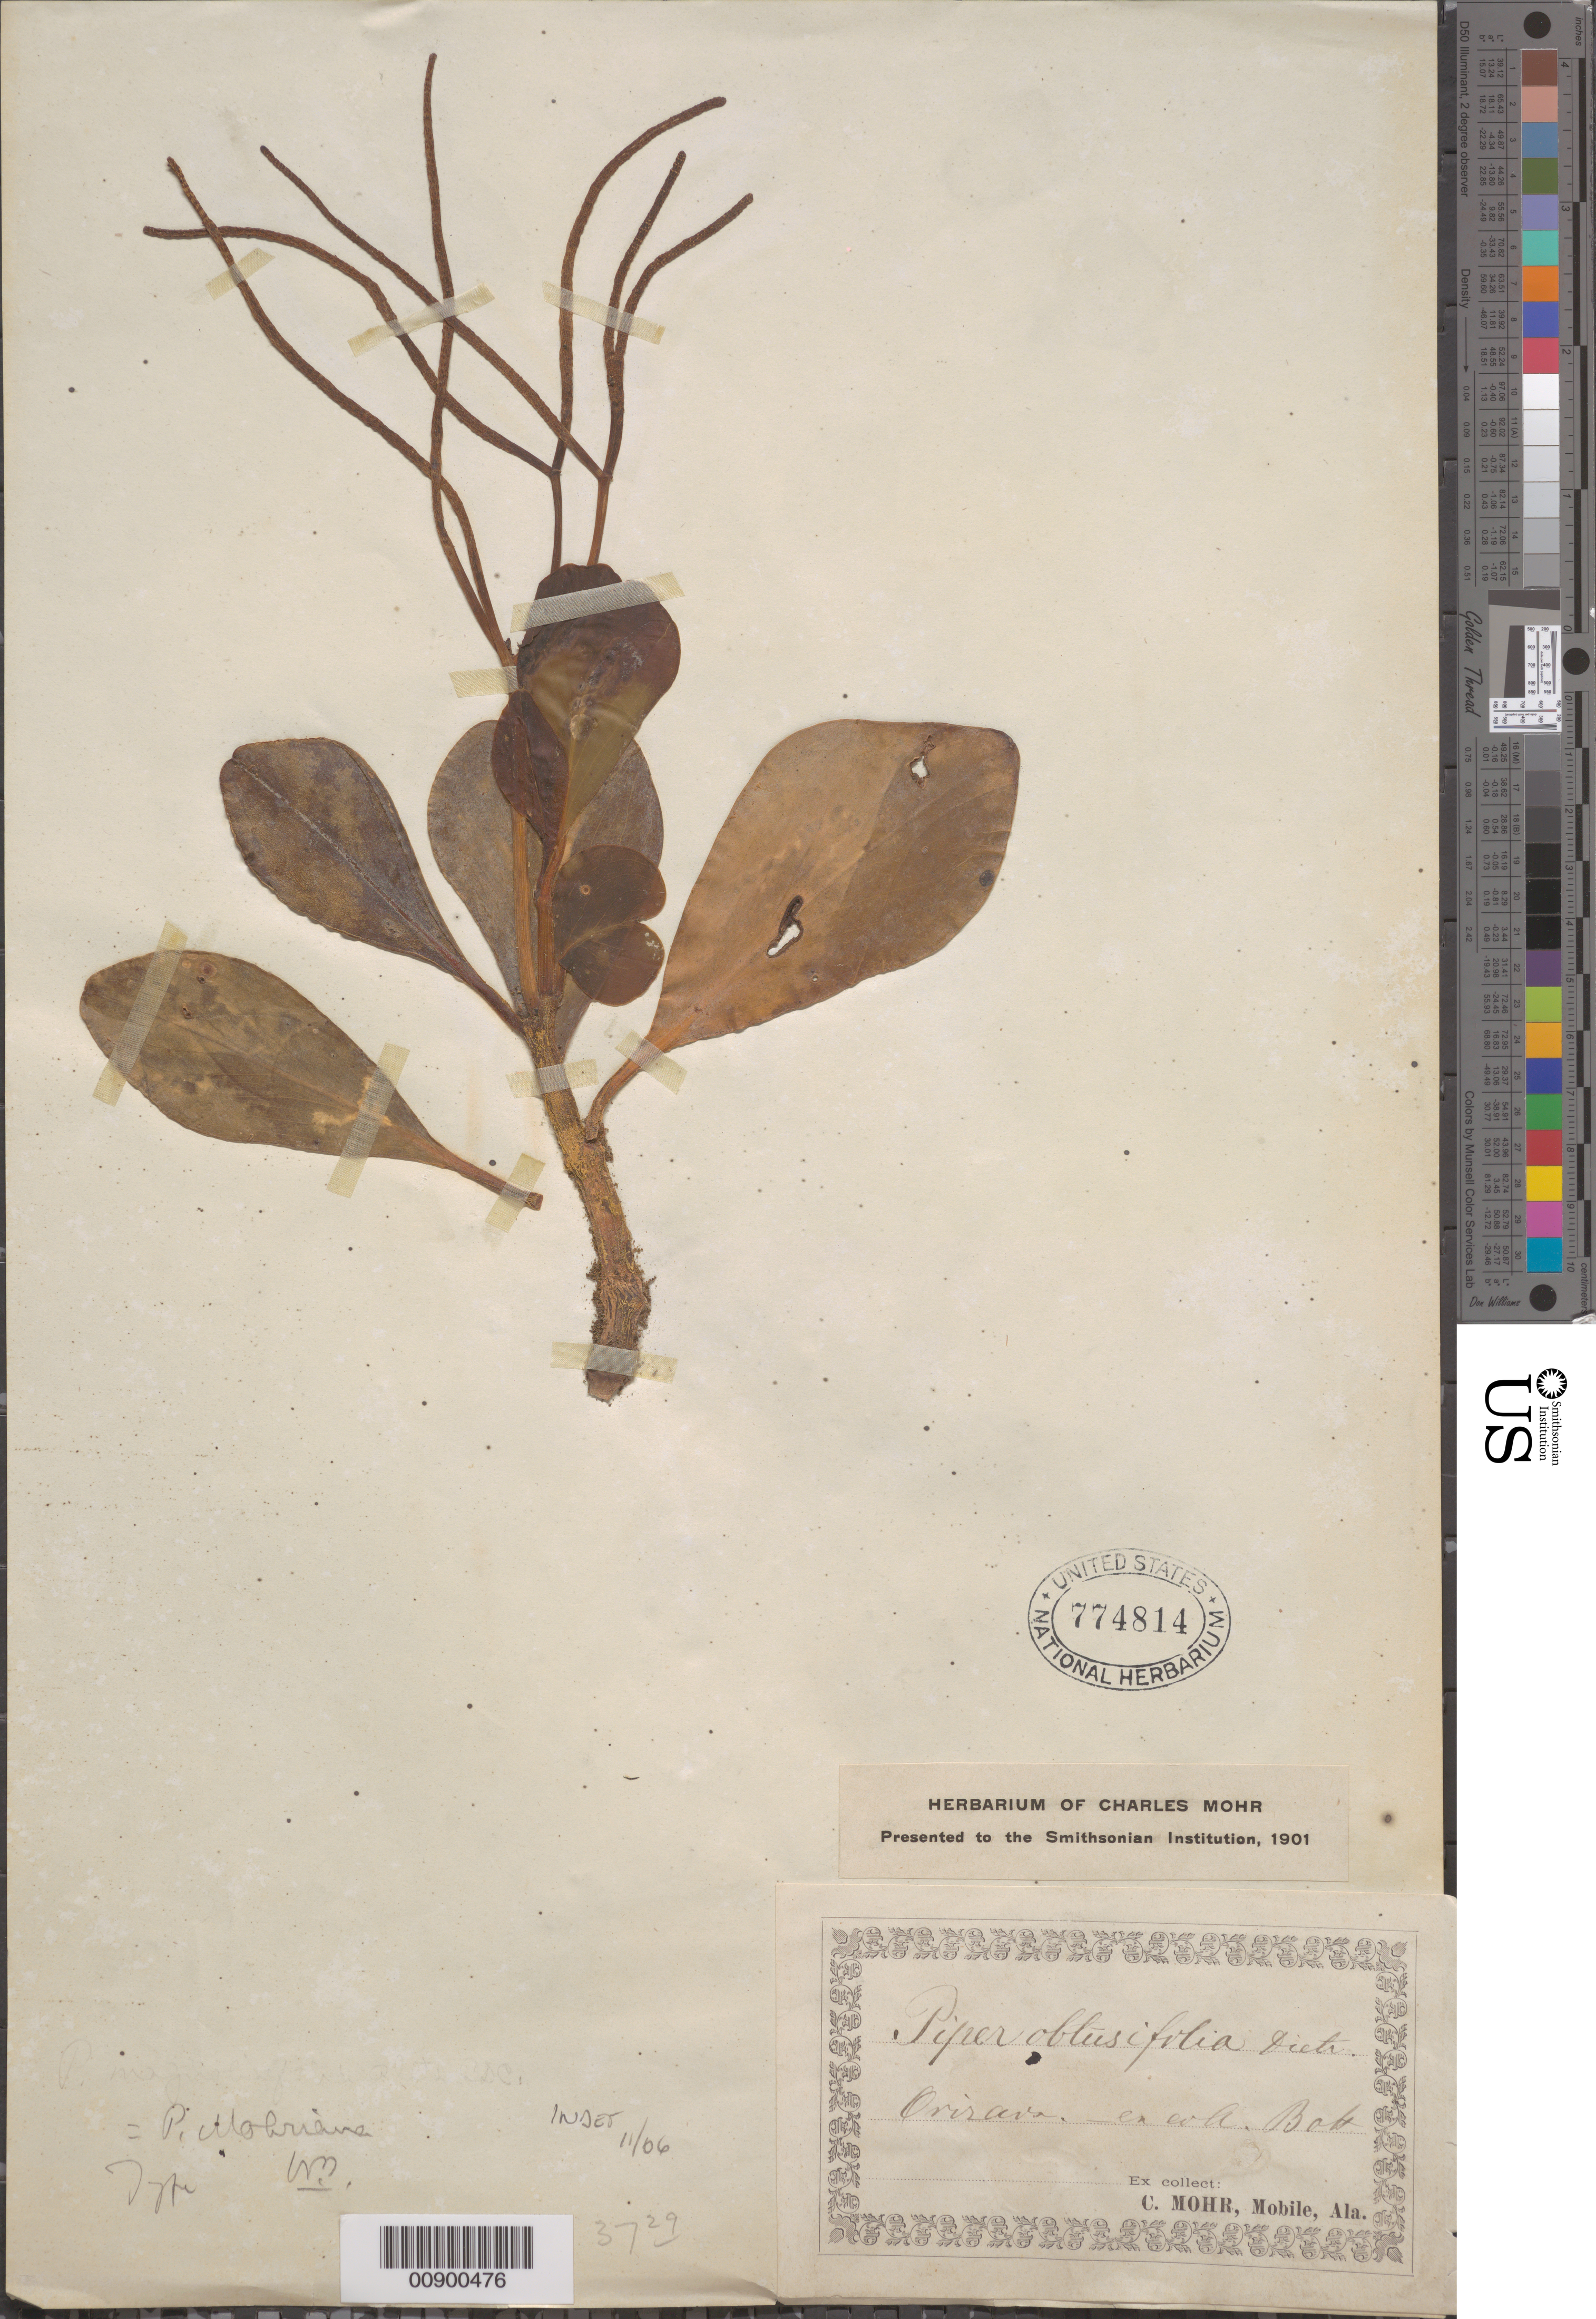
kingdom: Plantae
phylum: Tracheophyta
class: Magnoliopsida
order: Piperales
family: Piperaceae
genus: Peperomia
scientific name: Peperomia sp.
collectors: C. T. Mohr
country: Mexico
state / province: Veracruz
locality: Orizava [sic].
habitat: illegible.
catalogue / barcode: US 774814